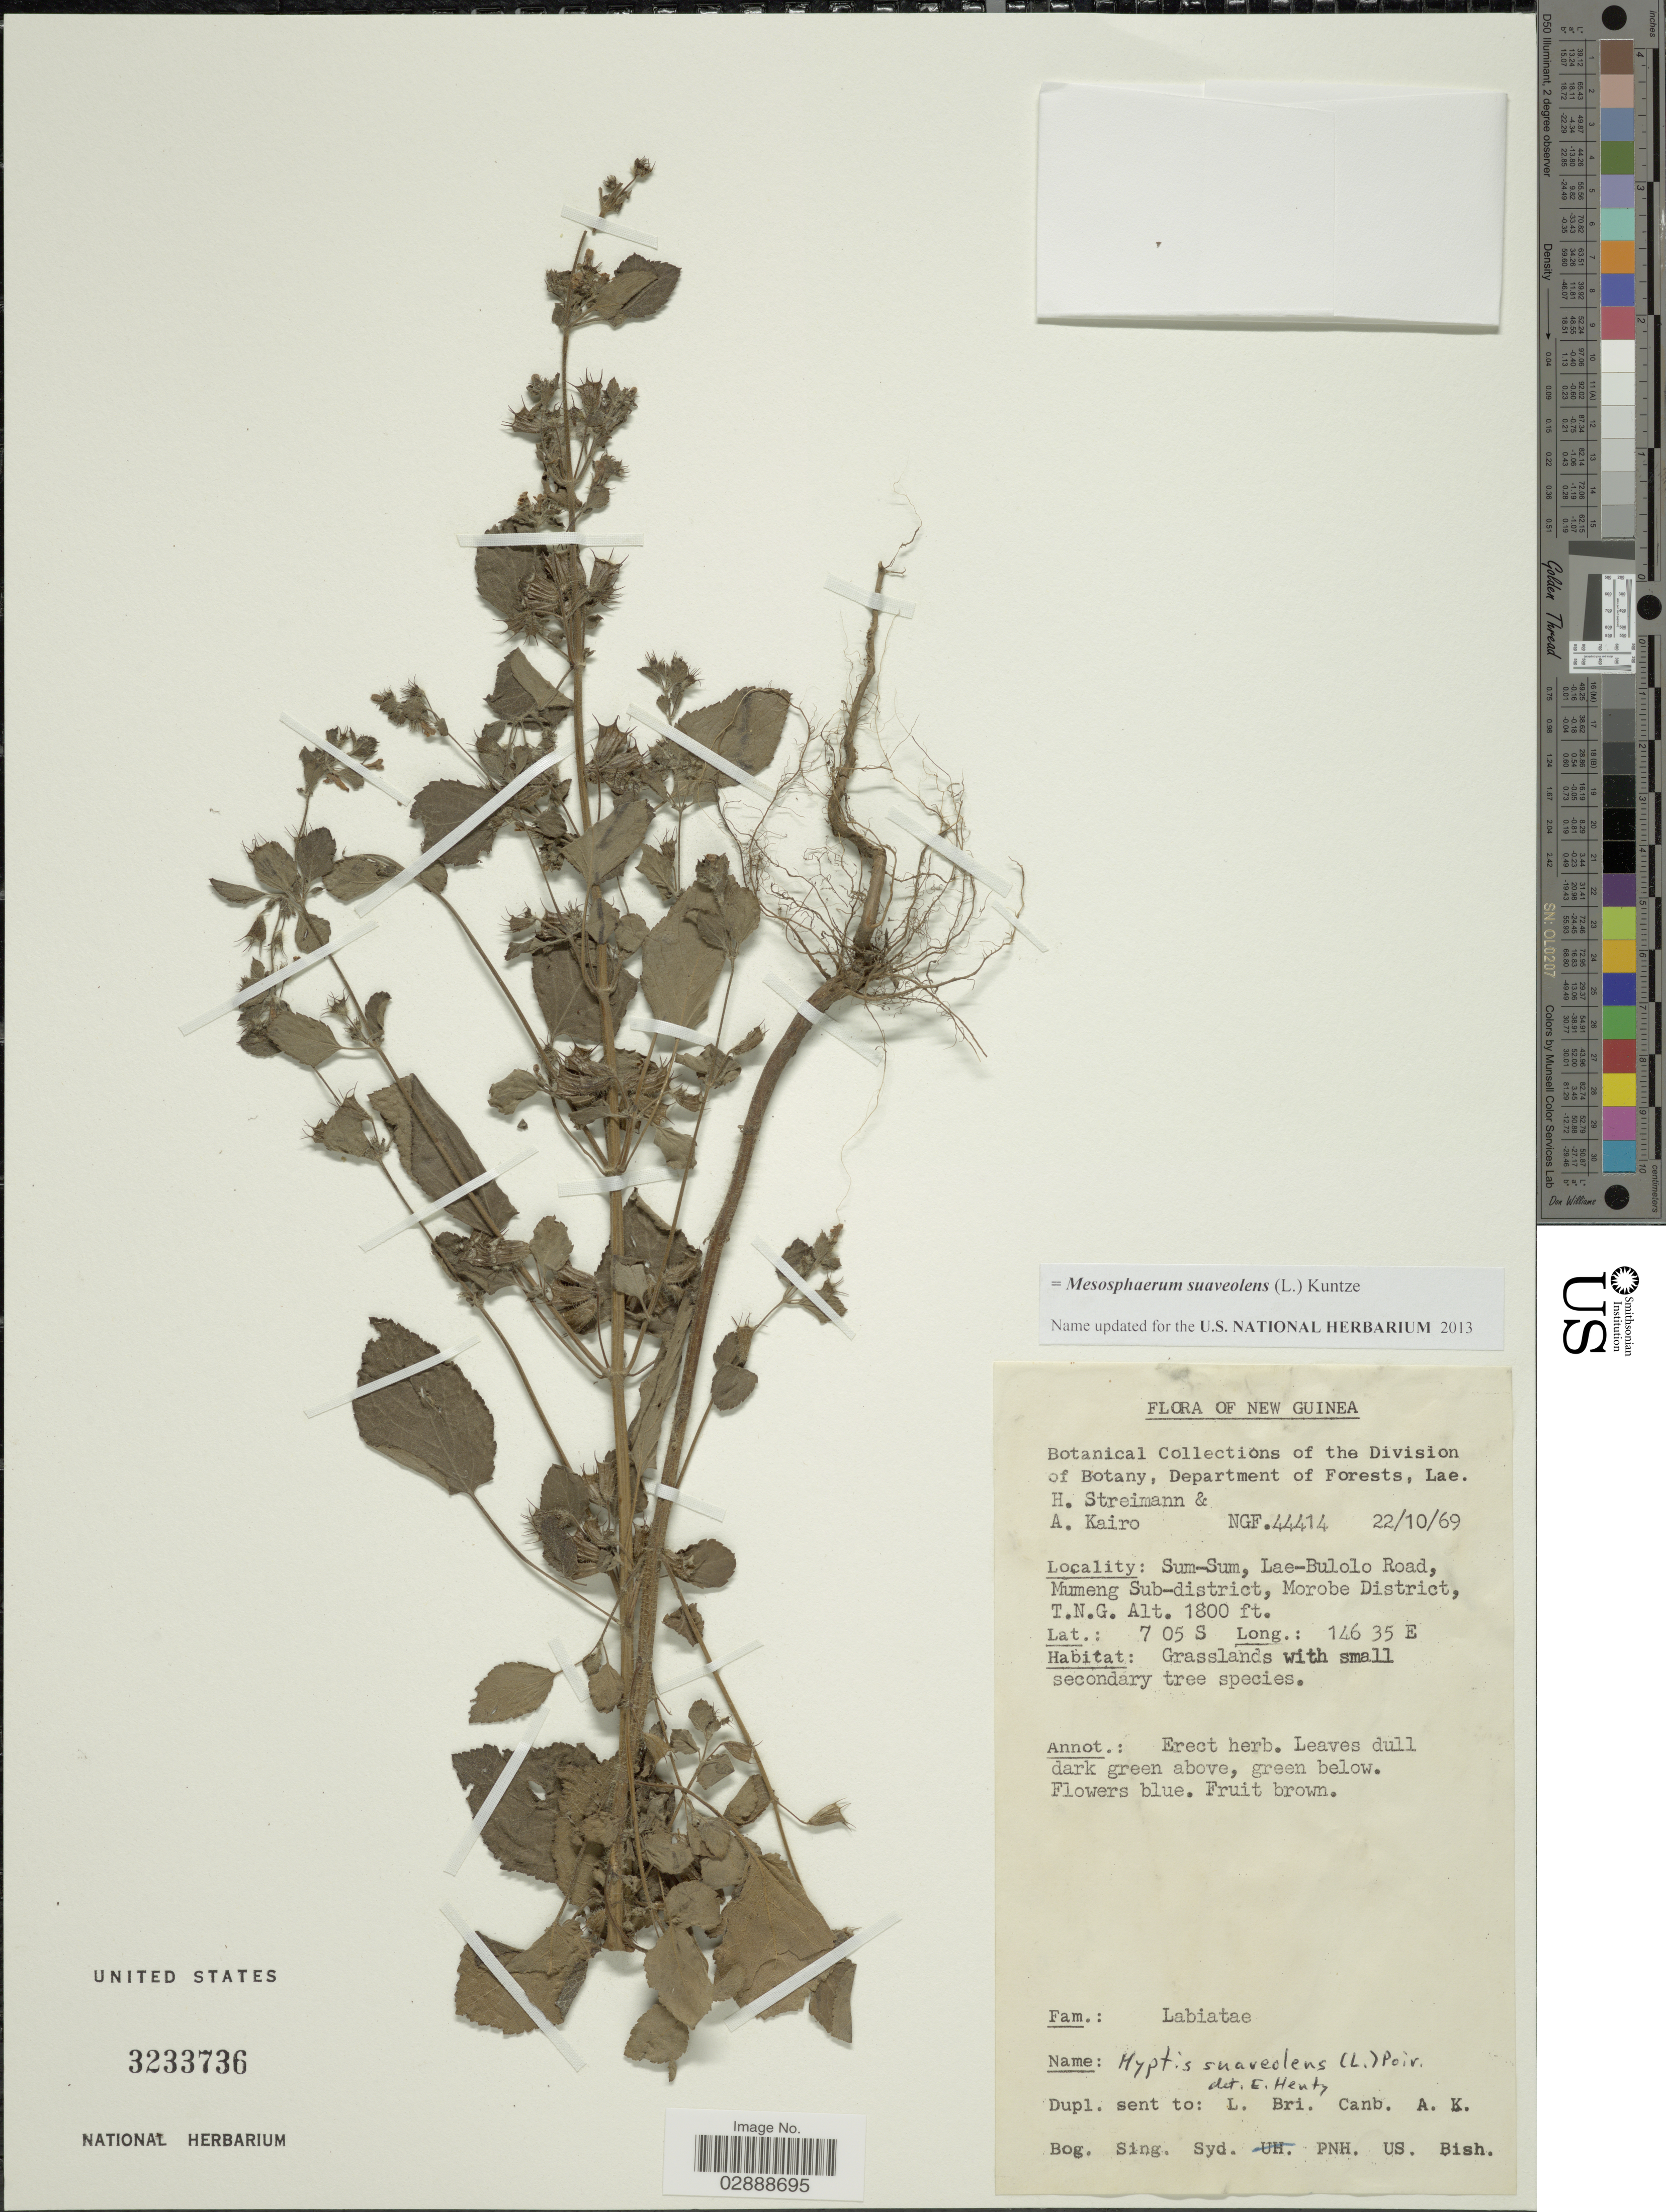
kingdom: Plantae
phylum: Tracheophyta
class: Magnoliopsida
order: Lamiales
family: Lamiaceae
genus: Mesosphaerum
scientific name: Mesosphaerum suaveolens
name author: (L.) Kuntze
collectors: H. Streimann & A. Kairo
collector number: NGF44414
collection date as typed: Transcribed d/m/y: 22/10/69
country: Papua New Guinea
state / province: Morobe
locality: Sum-Sum, Lae-Bulolo Road, Mumeng Sub-district, Morobe District, T.N.G.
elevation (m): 549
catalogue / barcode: US 3233736